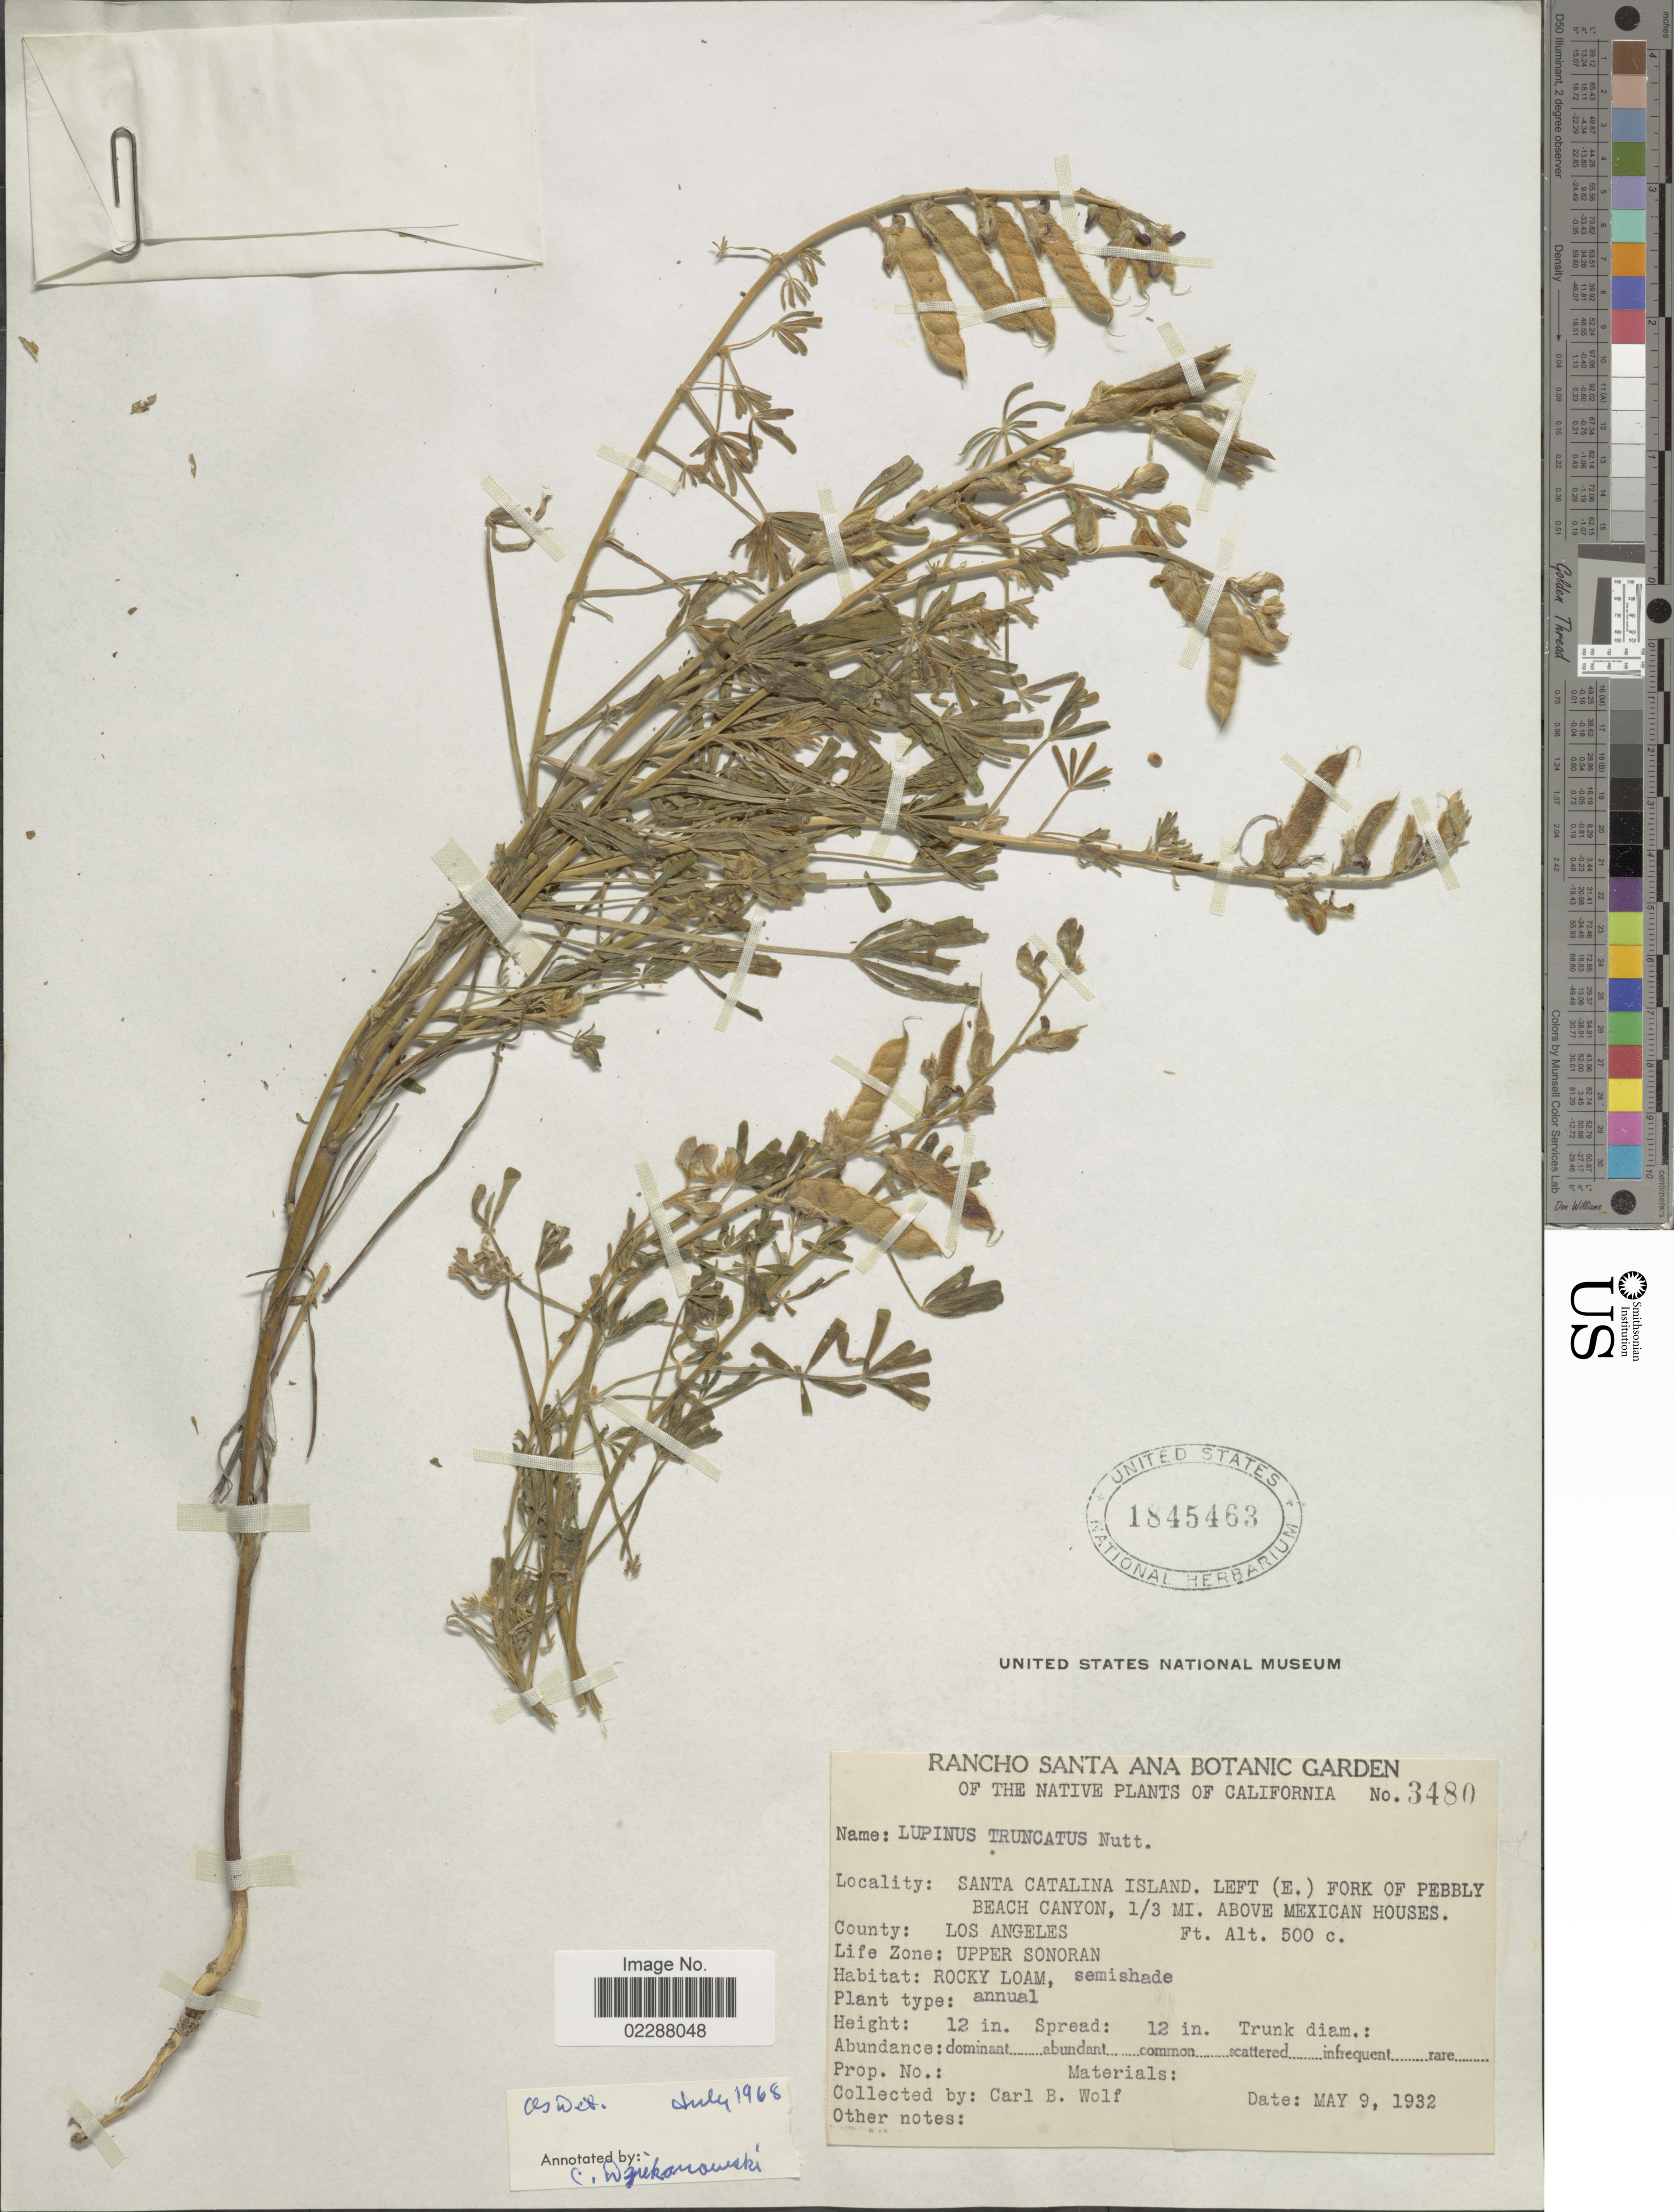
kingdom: Plantae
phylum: Tracheophyta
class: Magnoliopsida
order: Fabales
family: Fabaceae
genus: Lupinus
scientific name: Lupinus truncatus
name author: Nutt. ex Hook. & Arn.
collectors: C. B. Wolf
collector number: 3480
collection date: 1932-05-09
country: United States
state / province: California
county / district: Los Angeles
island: Santa Catalina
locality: Santa Catalina Island. Left (E.) fork of Pebbly Beach Canyon, 1/3 mi. above Mexican Houses. County Los Angeles. Life Zone: Upper Sonoran.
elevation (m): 152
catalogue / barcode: US 1845463